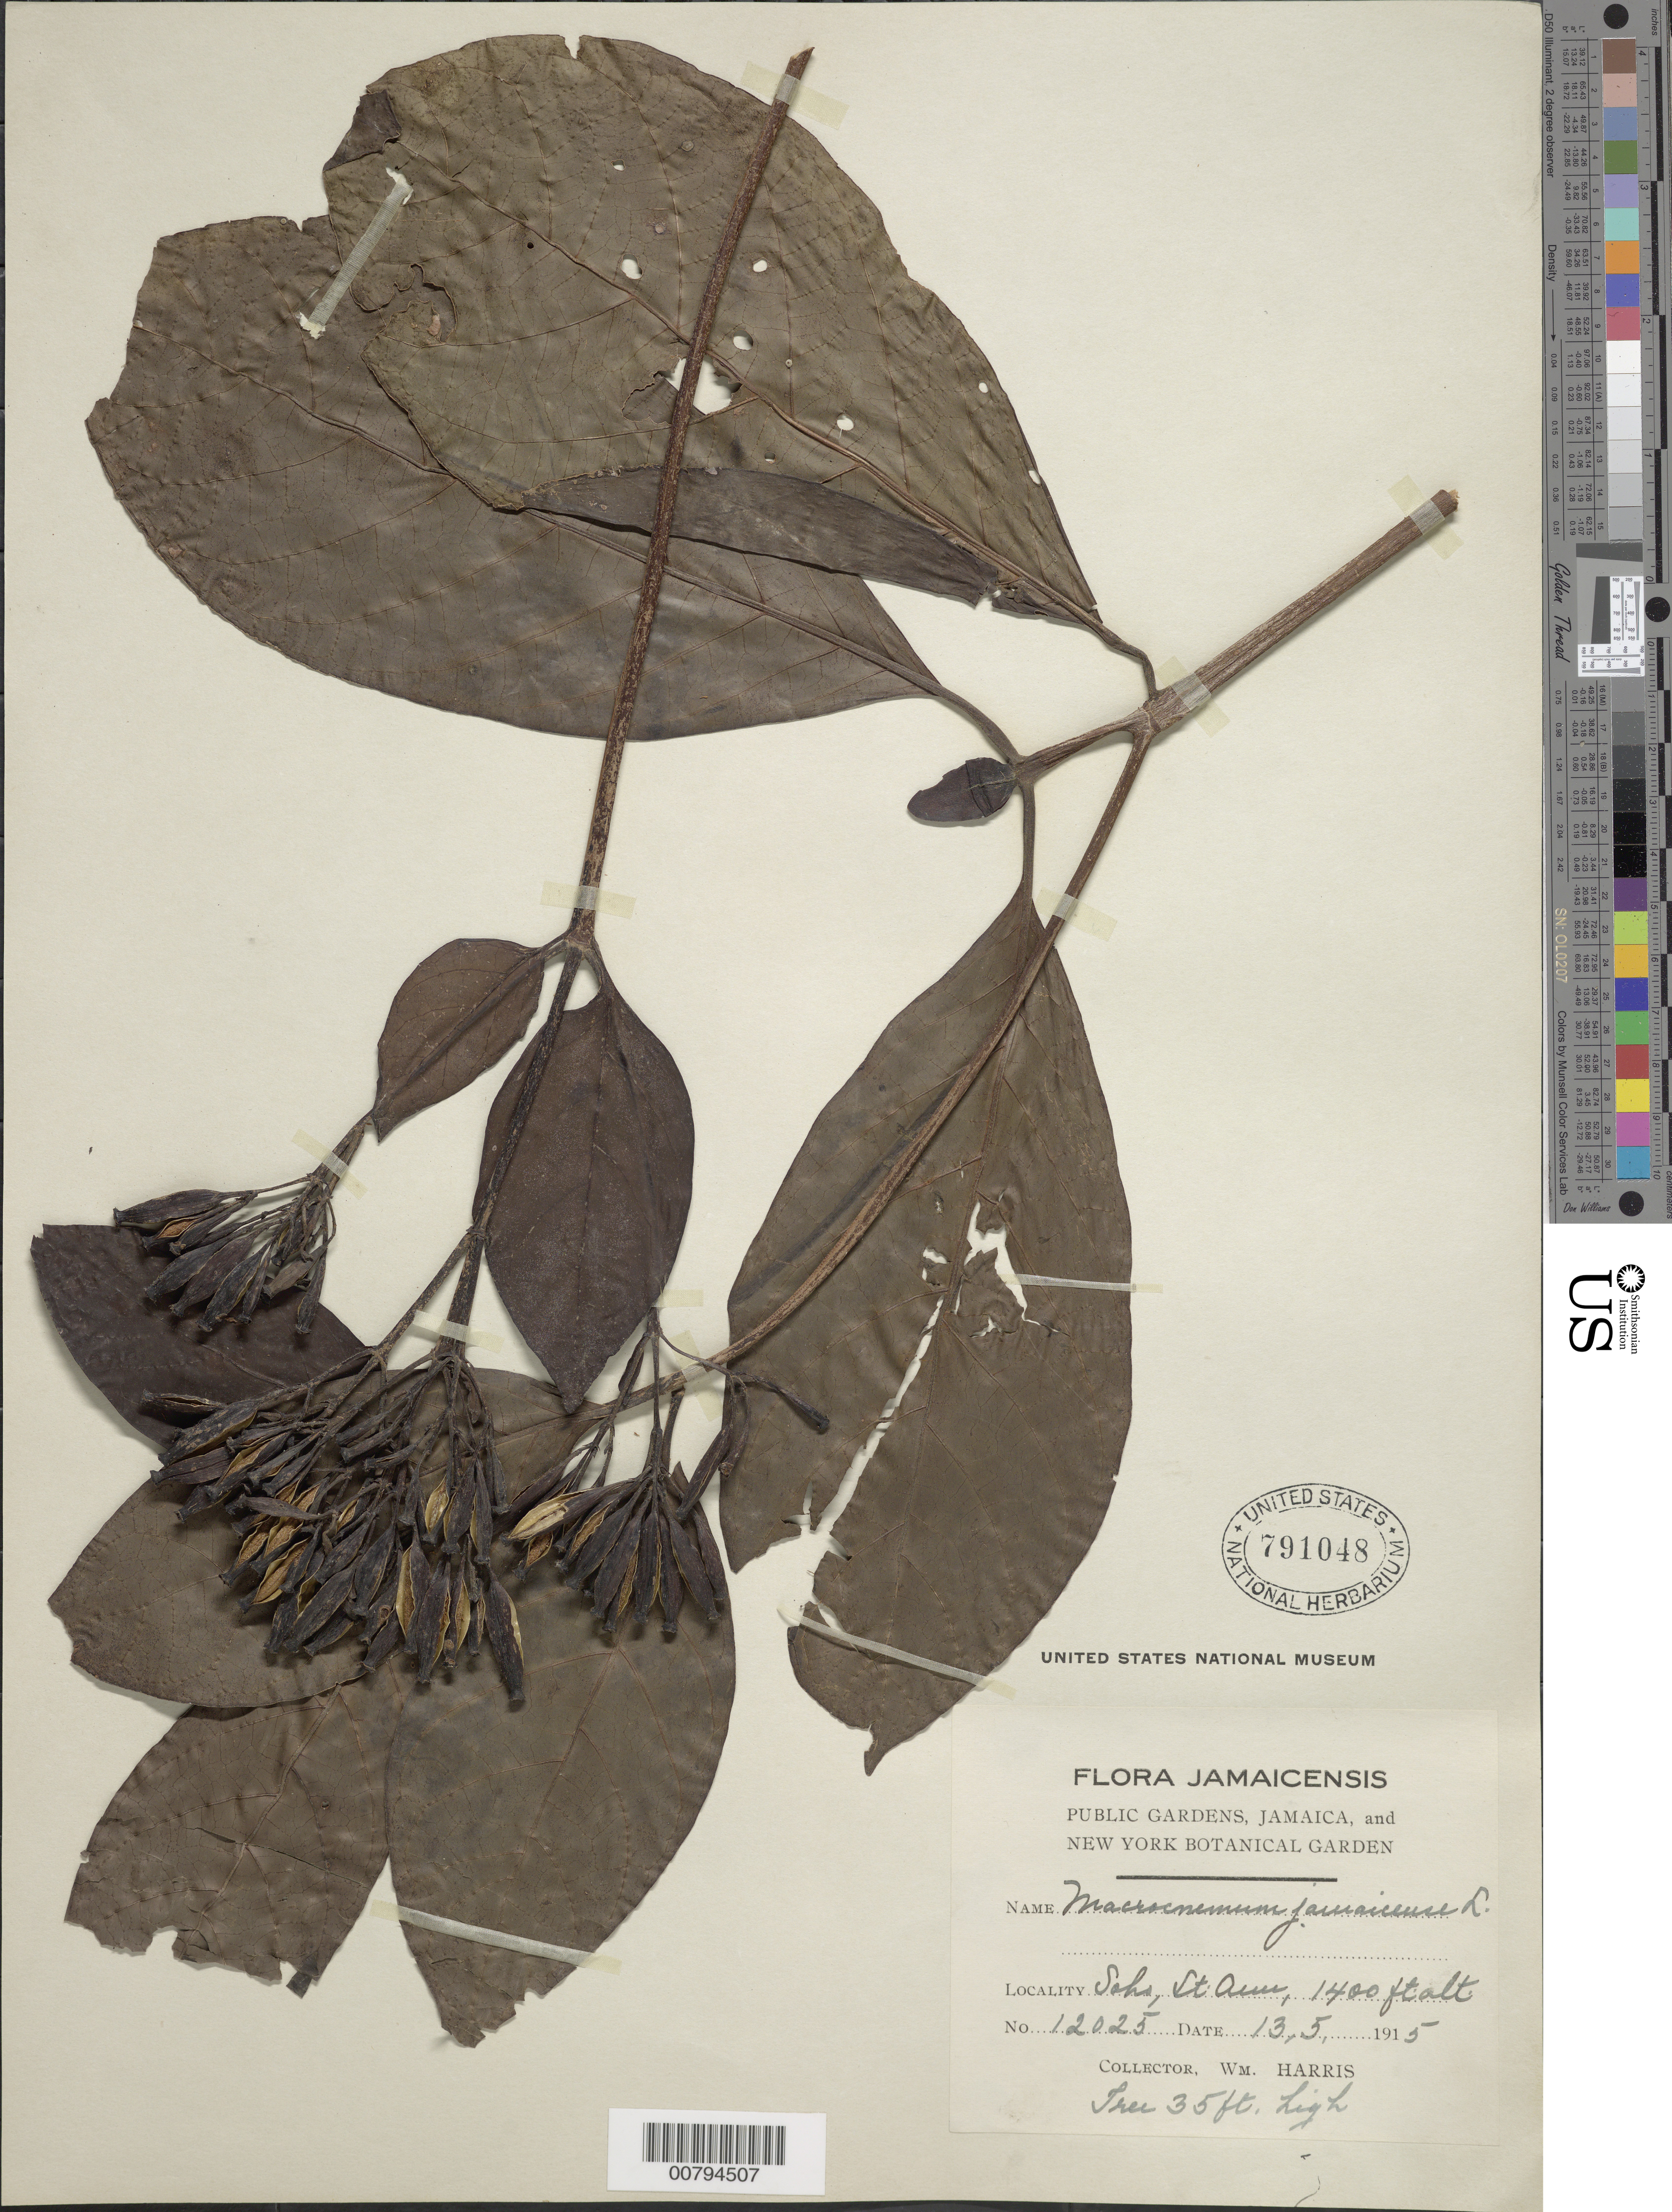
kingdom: Plantae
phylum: Tracheophyta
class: Magnoliopsida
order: Gentianales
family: Rubiaceae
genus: Macrocnemum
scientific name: Macrocnemum jamaicense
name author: L.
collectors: W. H. Harris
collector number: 12025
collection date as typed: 13 May 1915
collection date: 1915-05-13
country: Jamaica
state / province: Saint Ann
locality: Soho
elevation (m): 427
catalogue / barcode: US 791048